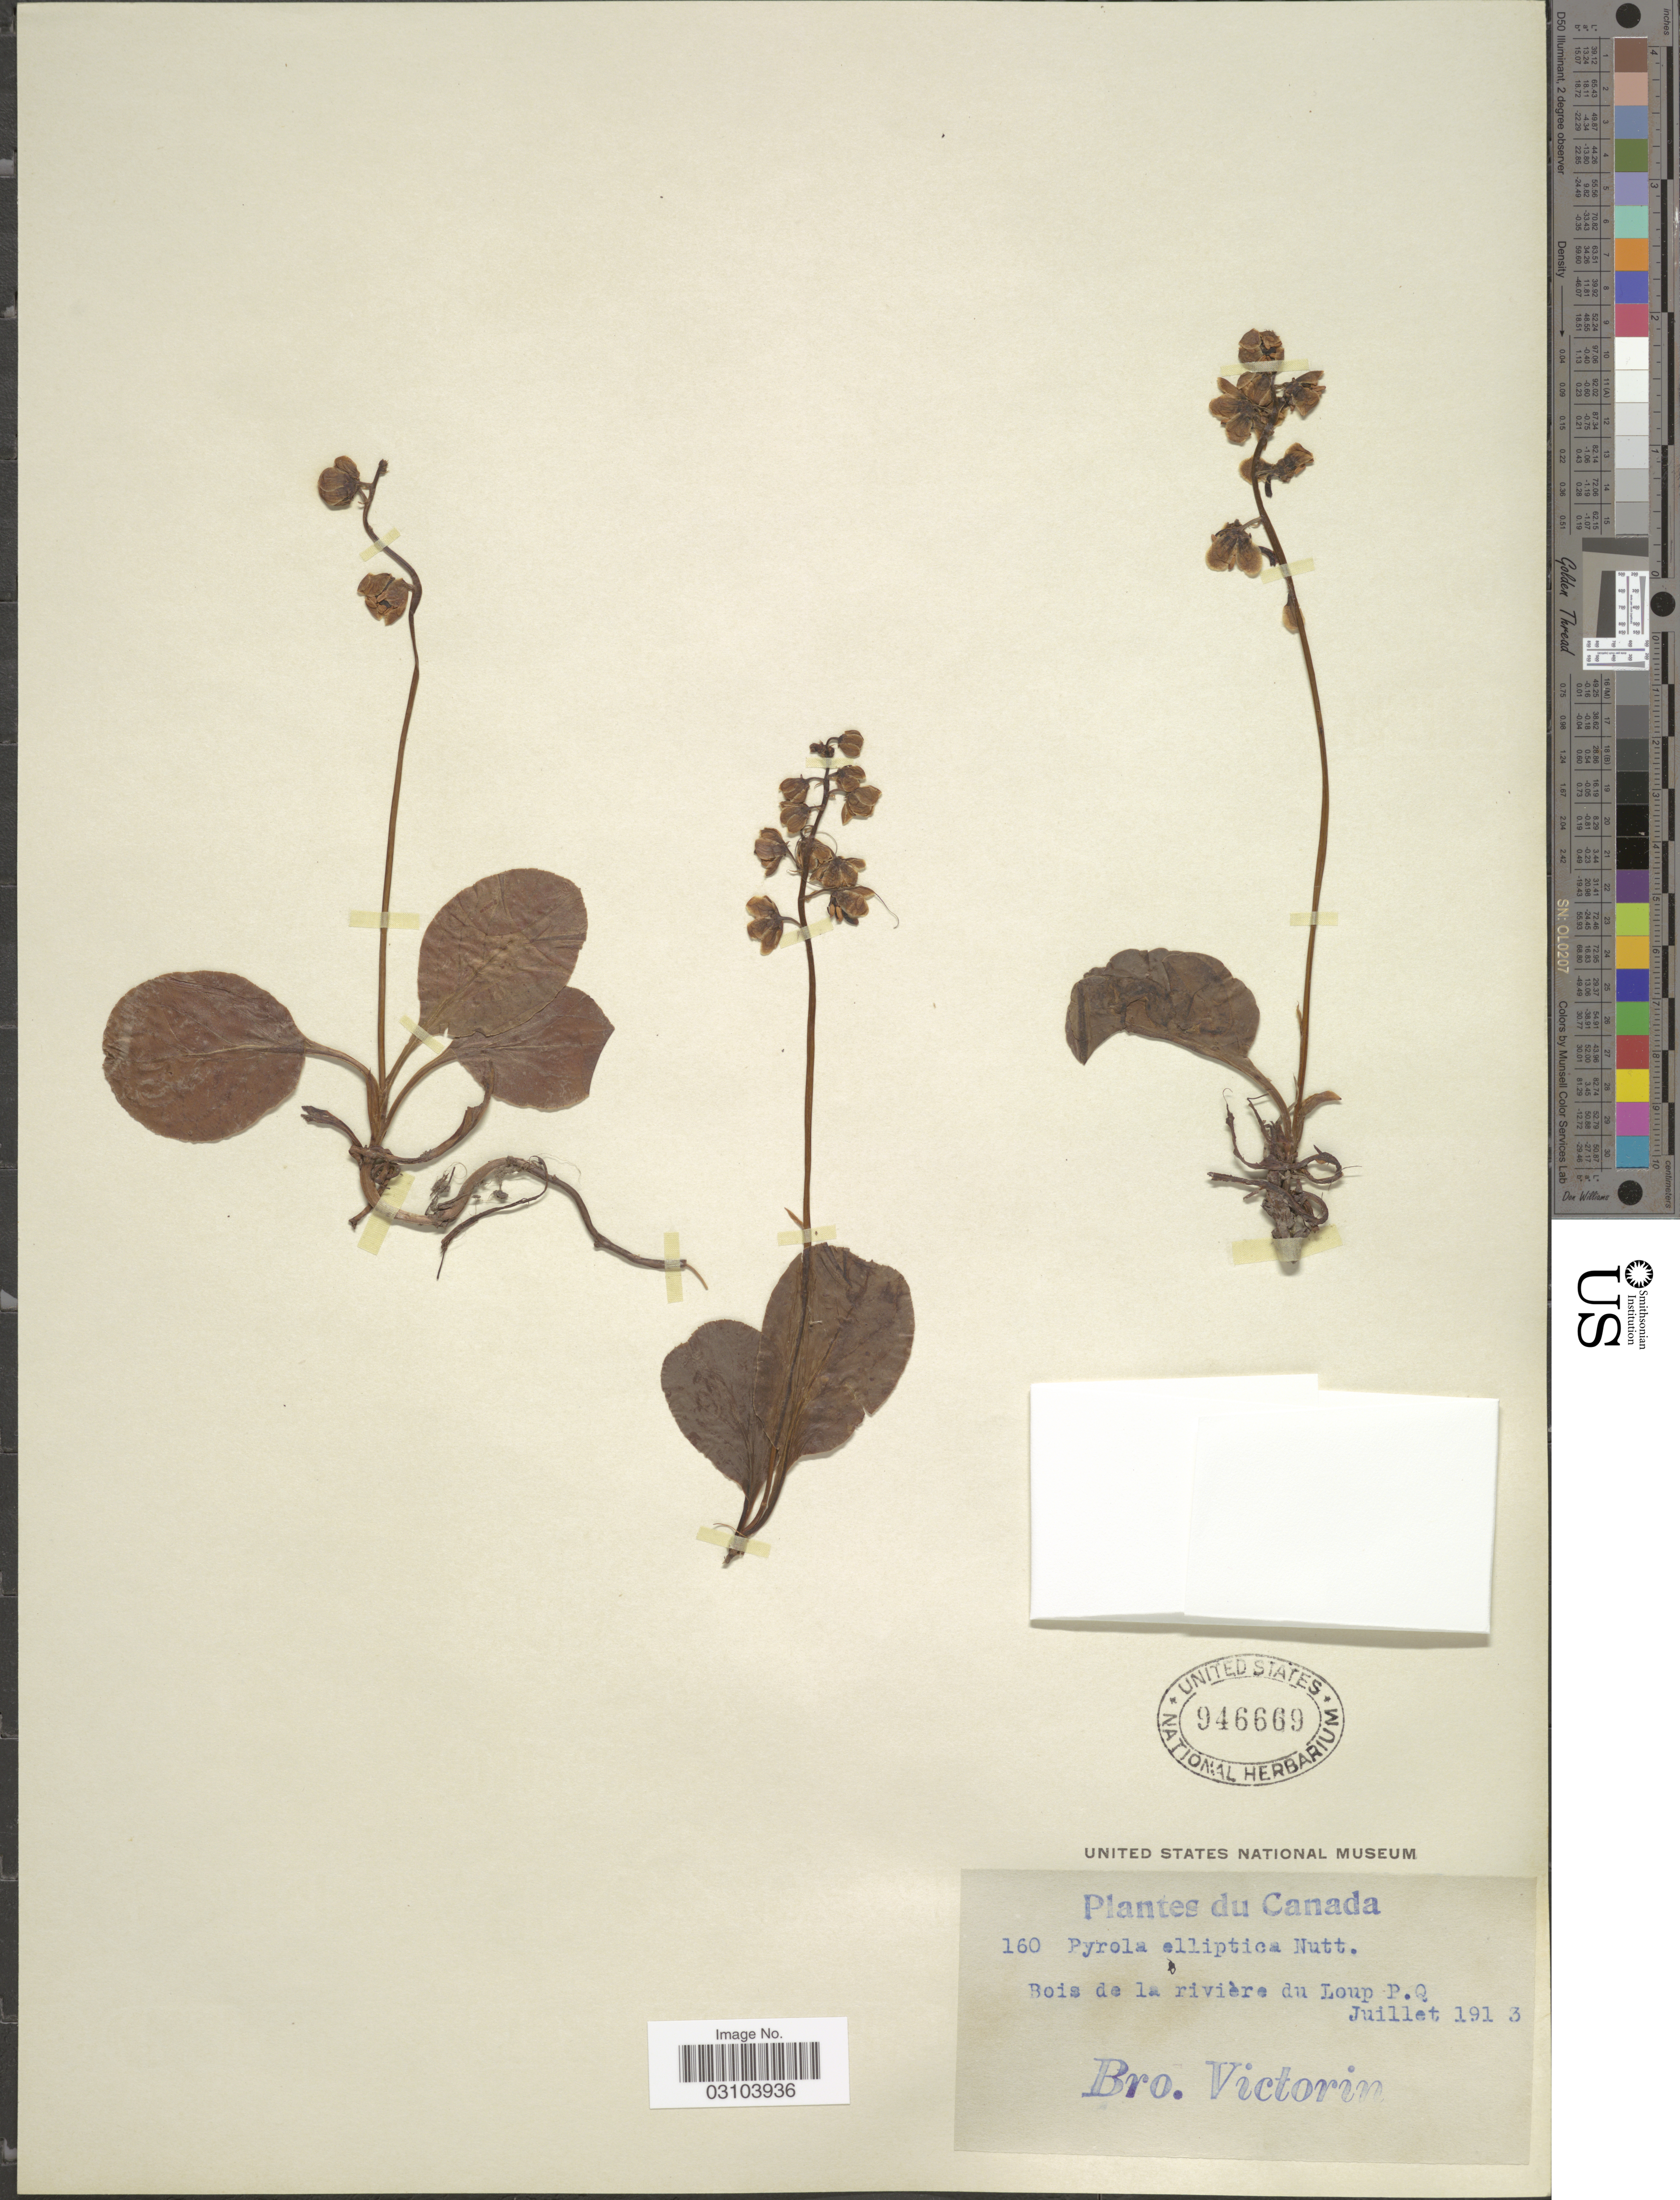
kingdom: Plantae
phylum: Tracheophyta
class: Magnoliopsida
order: Ericales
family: Ericaceae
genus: Pyrola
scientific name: Pyrola elliptica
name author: Nutt.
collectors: B. Victorin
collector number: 160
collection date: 1913-07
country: Canada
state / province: Quebec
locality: Bois de la rivière du Loup P. Q.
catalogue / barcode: US 946669